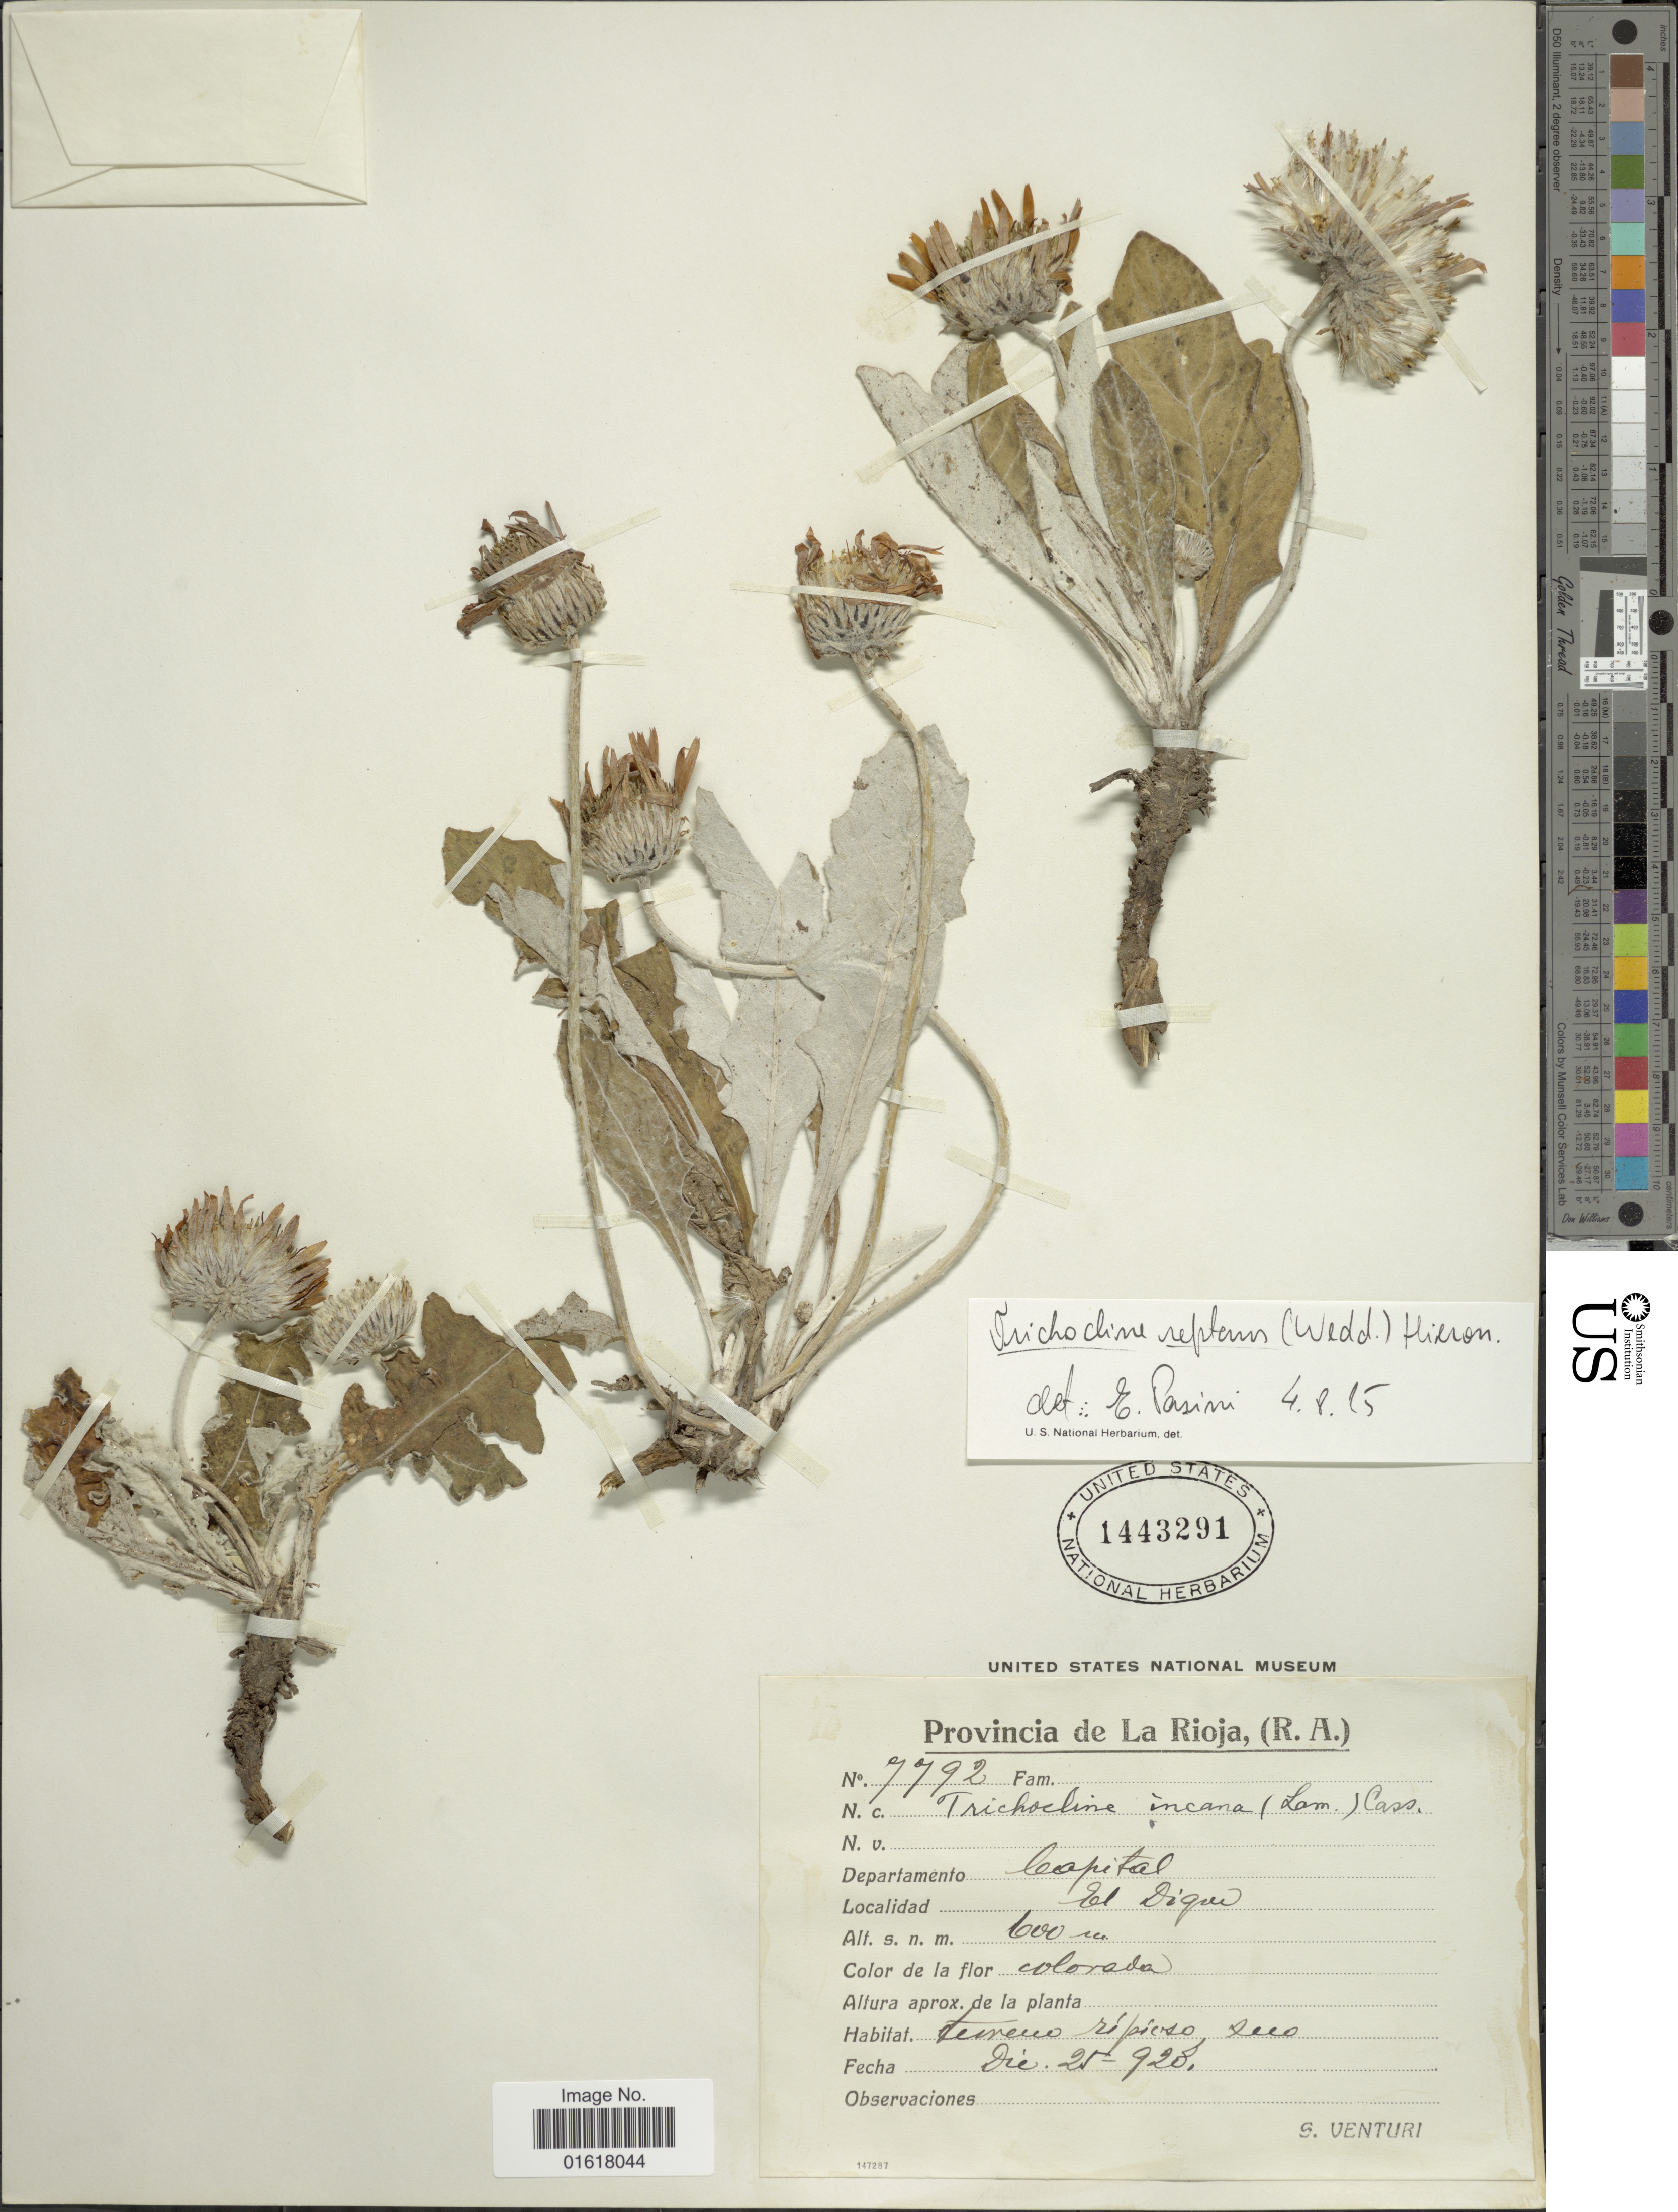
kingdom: Plantae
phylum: Tracheophyta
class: Magnoliopsida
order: Asterales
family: Asteraceae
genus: Trichocline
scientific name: Trichocline reptans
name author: (Wedd.) Hieron.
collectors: S. Venturi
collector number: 7792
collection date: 1928-12-25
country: Argentina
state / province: La Rioja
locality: Departamento Capital. El Dique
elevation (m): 600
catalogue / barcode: US 1443291